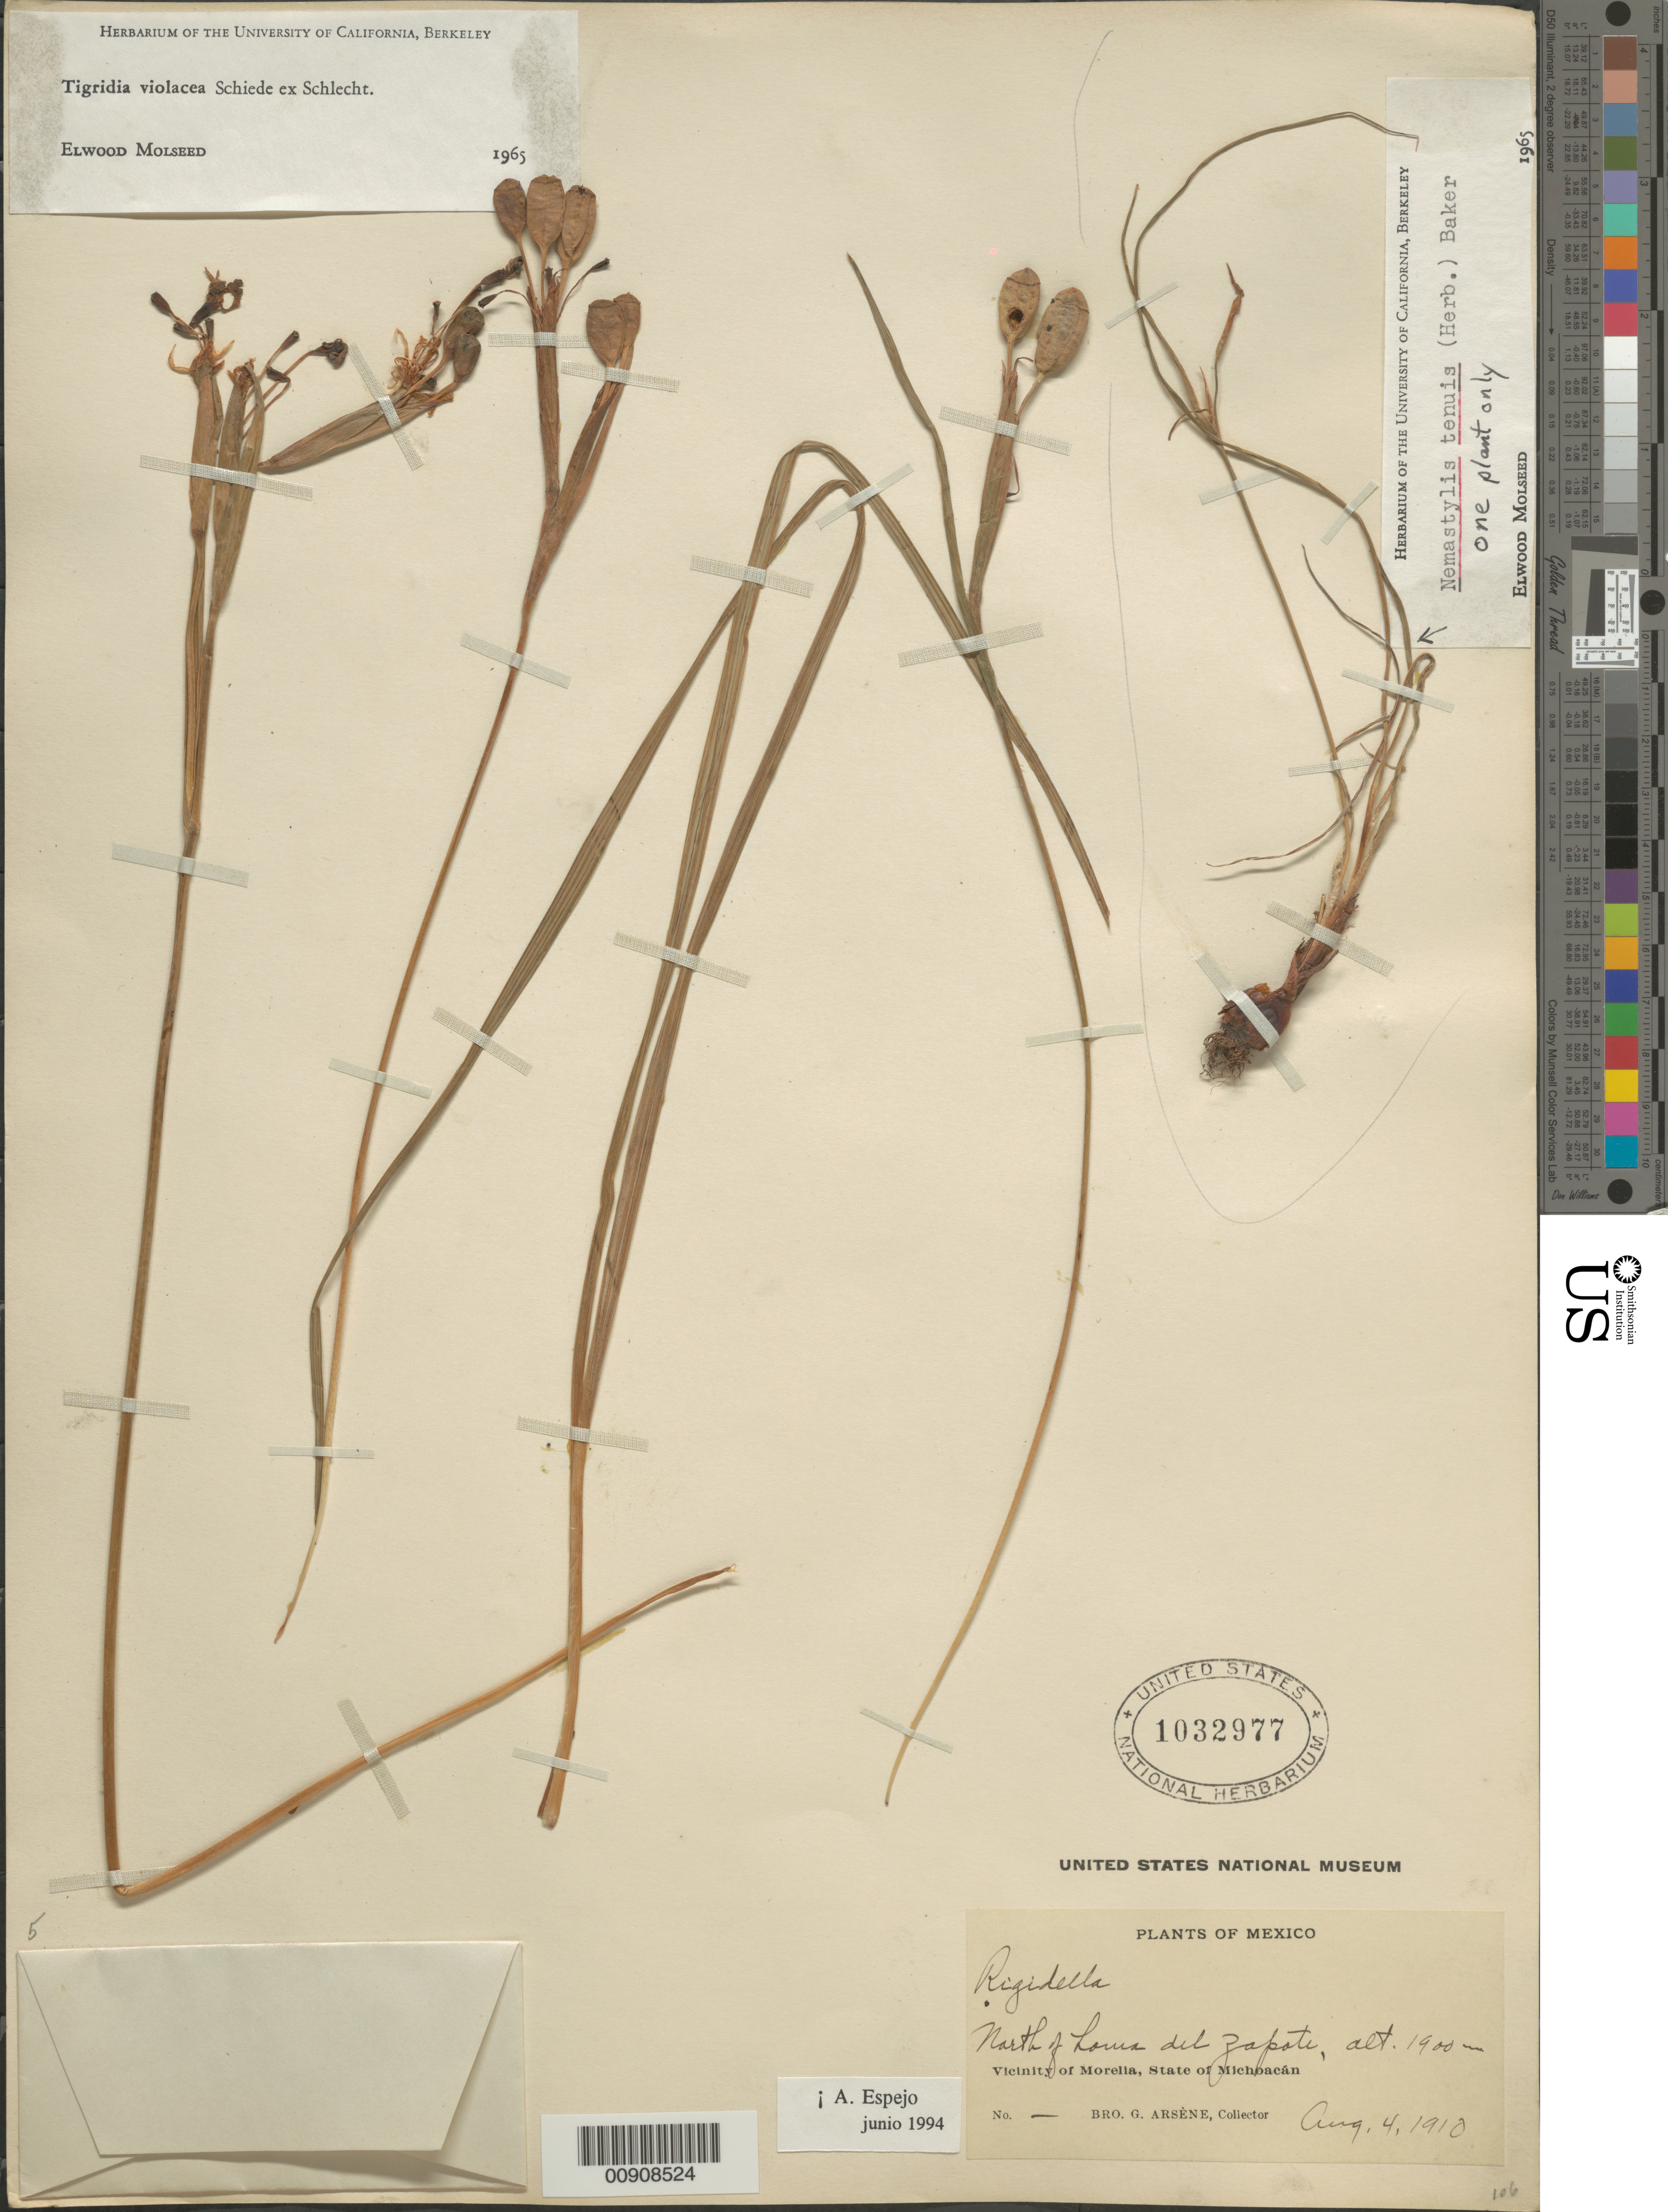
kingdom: Plantae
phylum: Tracheophyta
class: Liliopsida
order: Asparagales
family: Iridaceae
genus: Tigridia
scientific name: Tigridia violacea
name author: Schiede ex Schltdl.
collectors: Bro. G. Arsène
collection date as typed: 04 Aug 1910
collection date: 1910-08-04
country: Mexico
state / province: Michoacán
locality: North of Loma del Zapote. Vicinity of Morelia, State of Michoacán.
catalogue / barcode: US 1032977